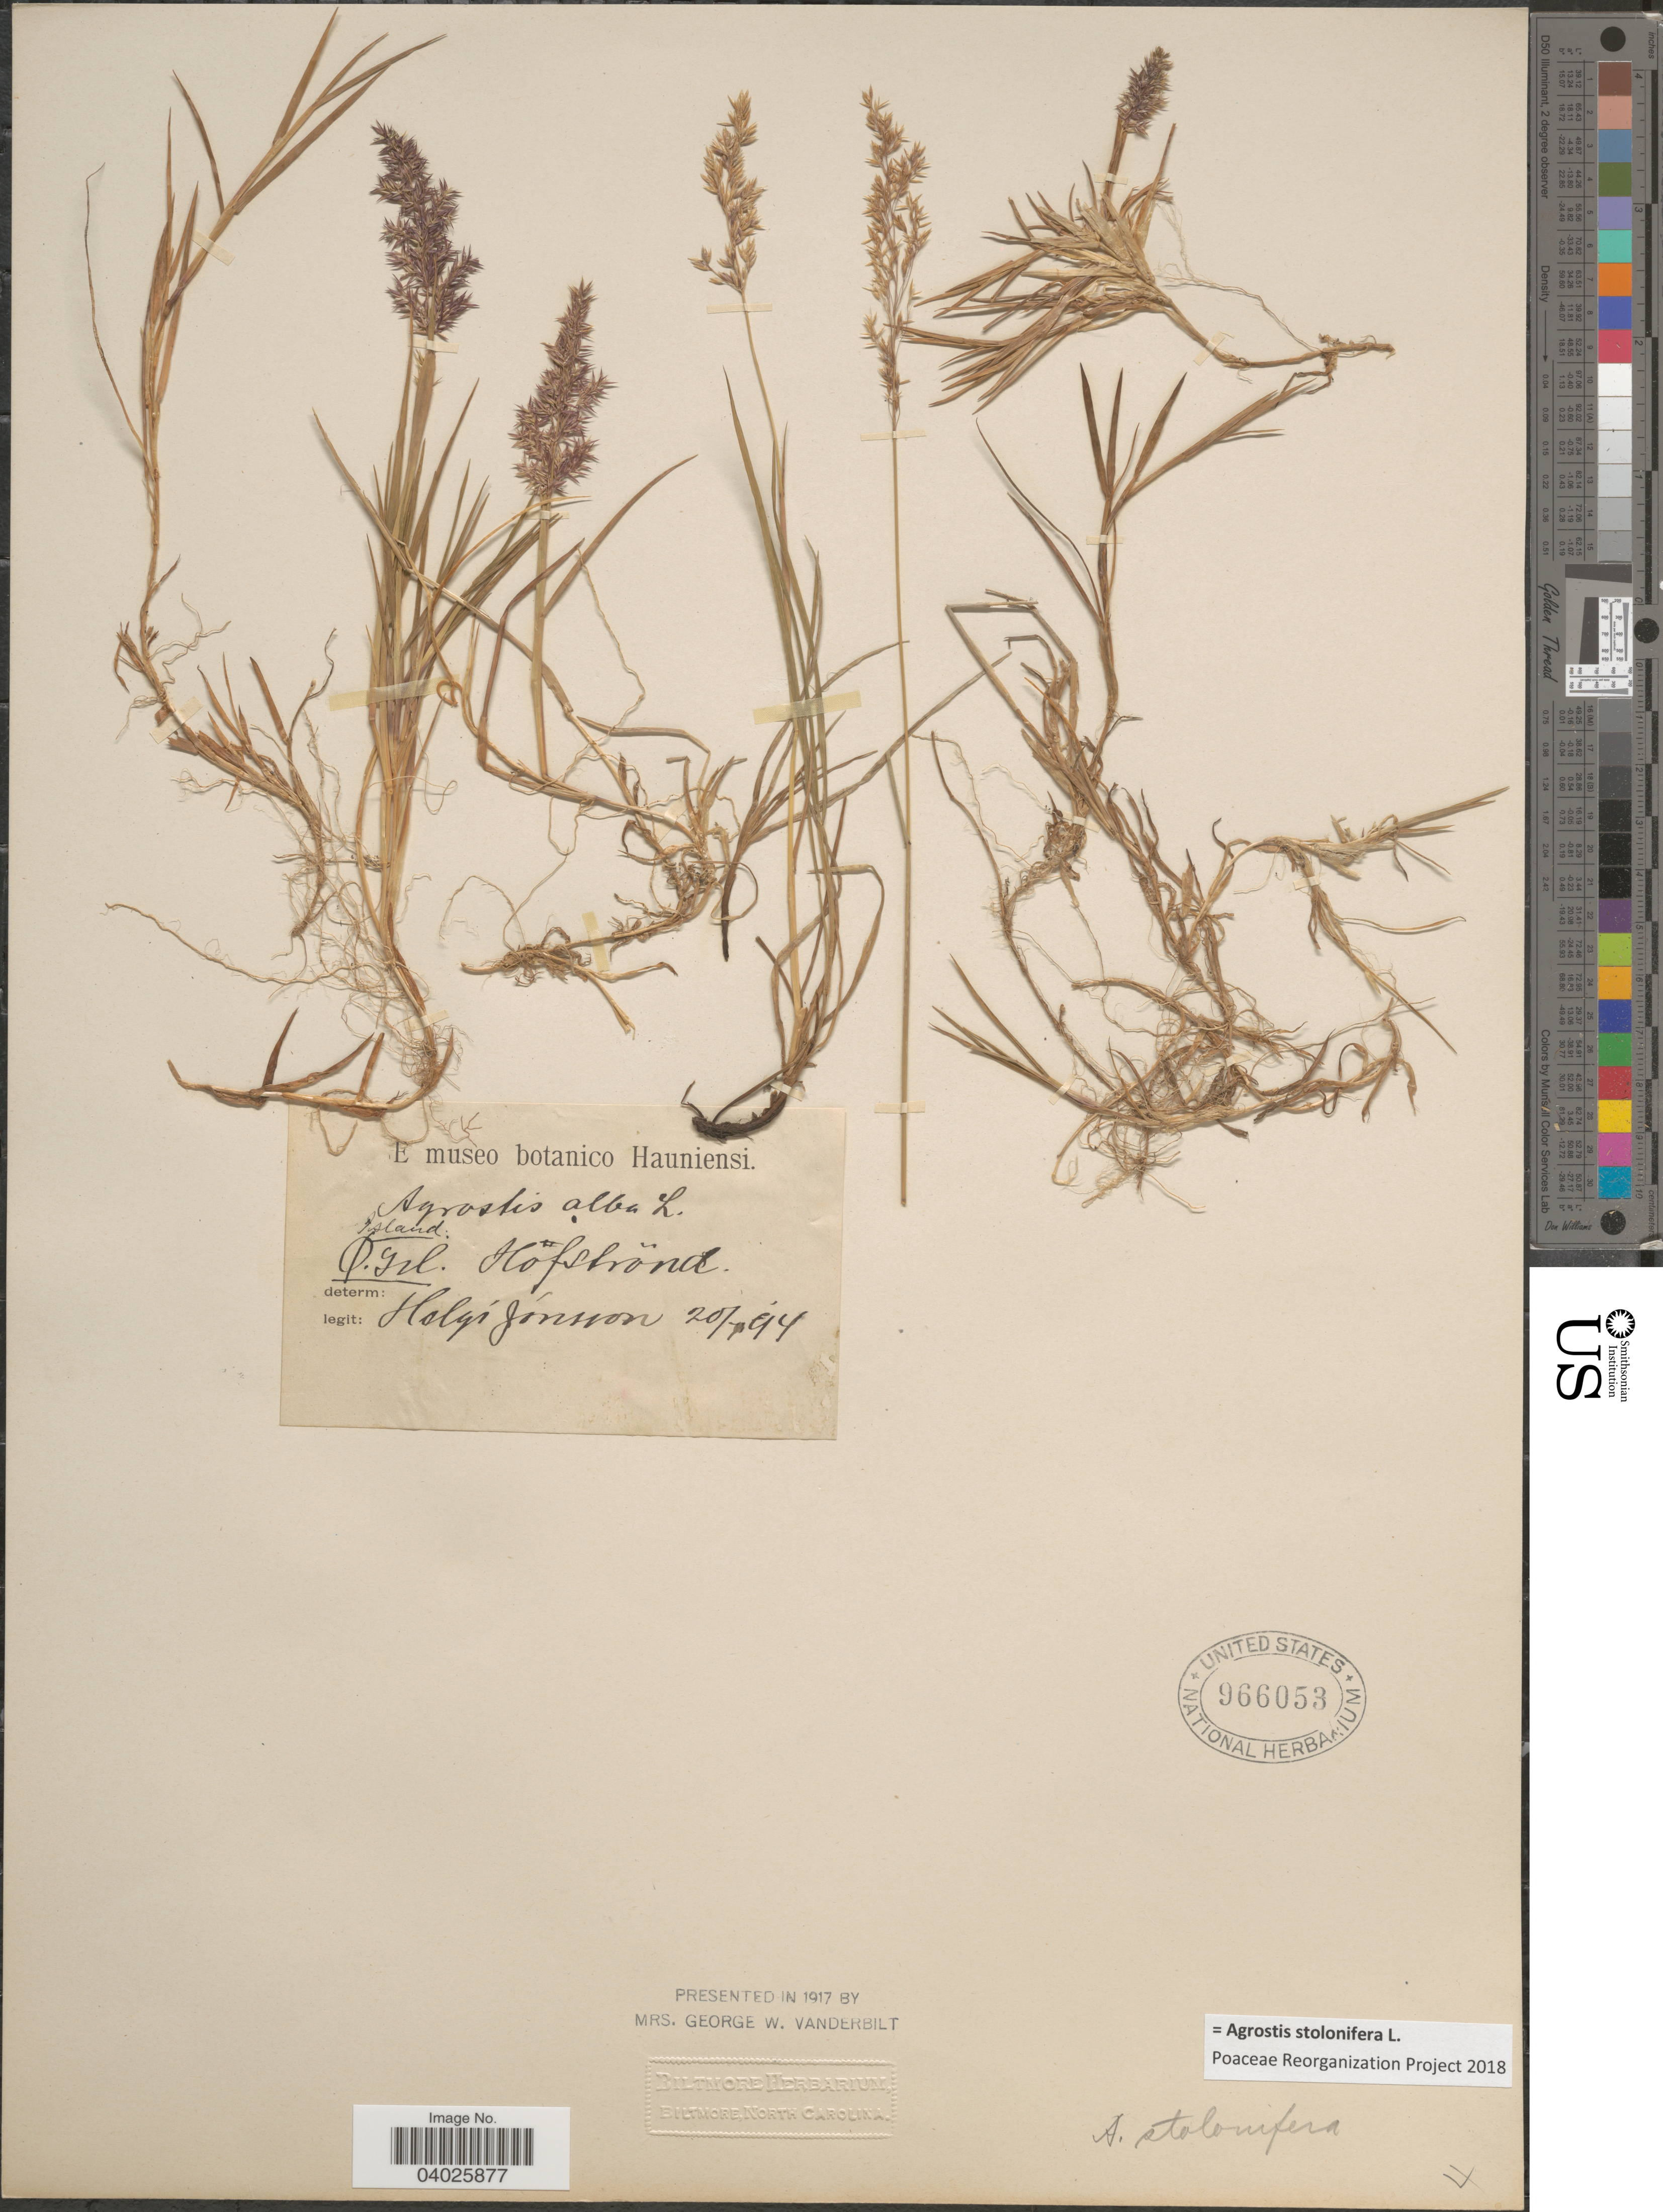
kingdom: Plantae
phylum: Tracheophyta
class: Liliopsida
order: Poales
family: Poaceae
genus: Agrostis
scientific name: Agrostis stolonifera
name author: L.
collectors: H. Jónsson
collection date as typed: Transcribed d/m/y: 20/7/94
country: Iceland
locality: Island: P. Grl. Hofstrond.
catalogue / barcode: US 966053